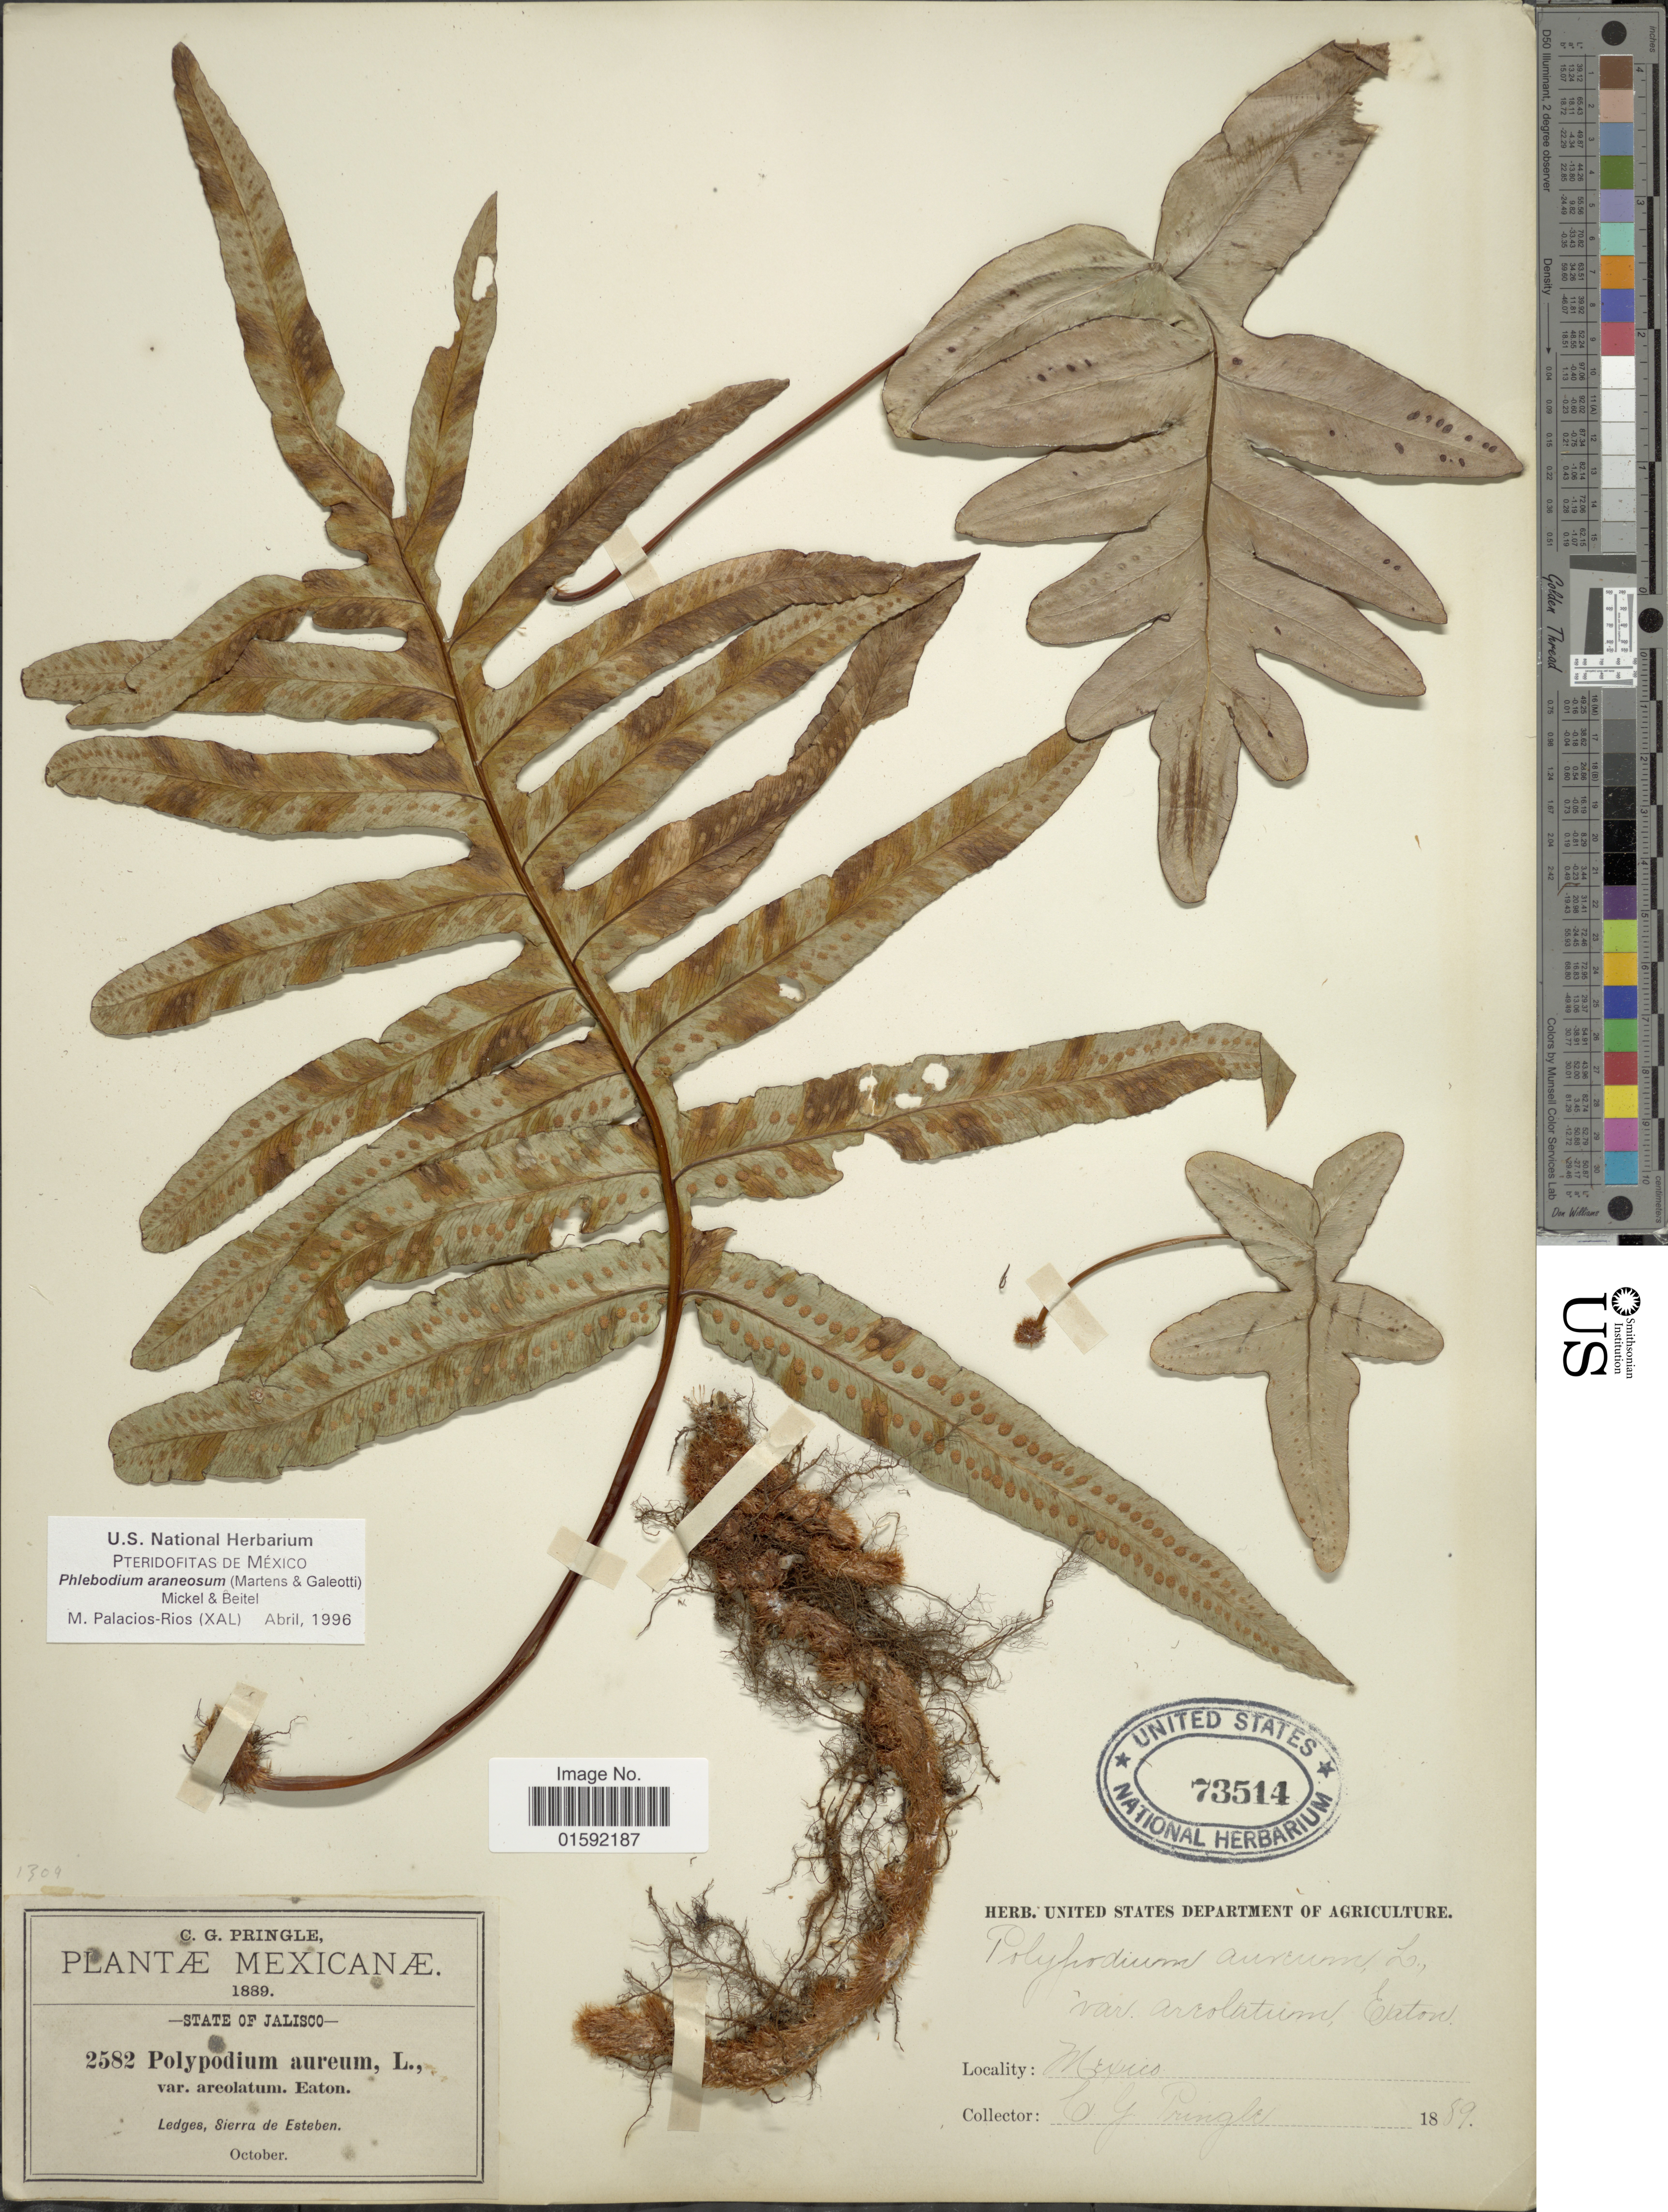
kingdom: Plantae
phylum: Tracheophyta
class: Polypodiopsida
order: Polypodiales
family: Polypodiaceae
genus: Phlebodium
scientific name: Phlebodium araneosum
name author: (M. Martens) Mickel & Beitel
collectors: C. G. Pringle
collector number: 2582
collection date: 1889-10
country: Mexico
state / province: Jalisco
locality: Ledges, Sierra de Esteben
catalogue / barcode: US 73514